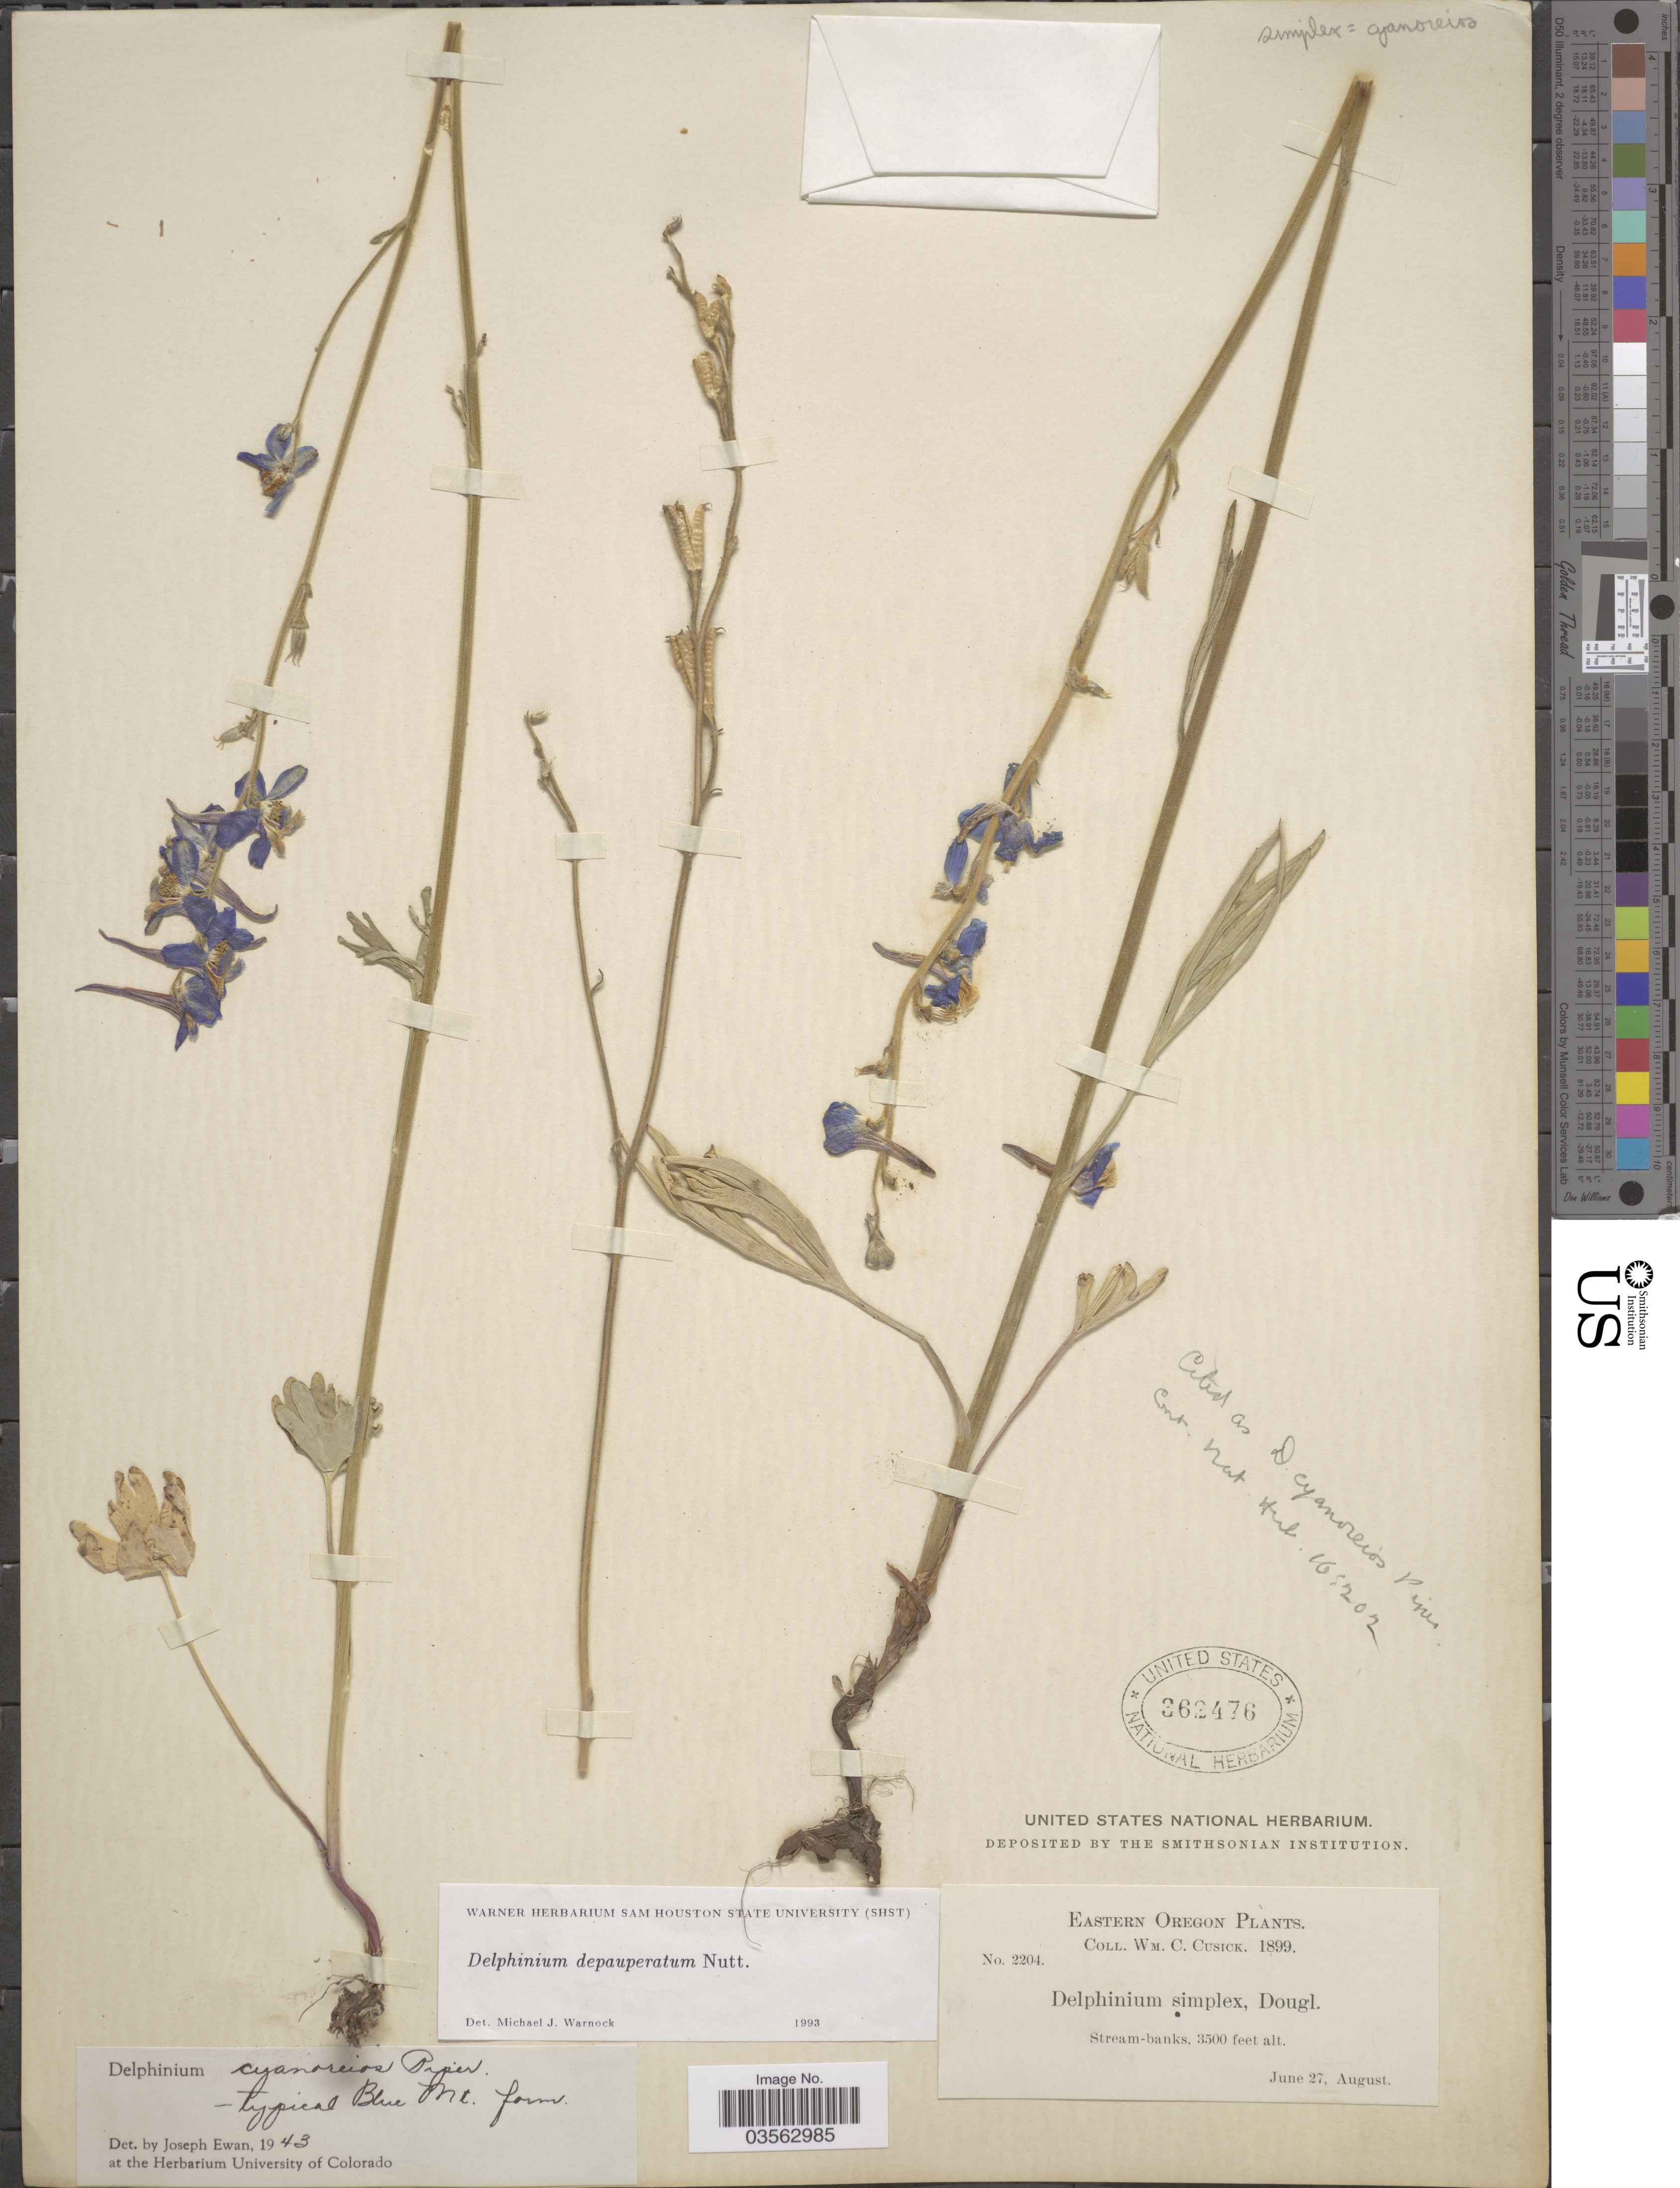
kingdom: Plantae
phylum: Tracheophyta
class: Magnoliopsida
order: Ranunculales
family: Ranunculaceae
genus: Delphinium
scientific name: Delphinium depauperatum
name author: Nutt.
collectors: W. C. Cusick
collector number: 2204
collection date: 1899-06-27/1899-08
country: United States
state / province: Oregon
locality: Eastern Oregon. Stream-banks.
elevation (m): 1067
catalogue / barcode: US 362476